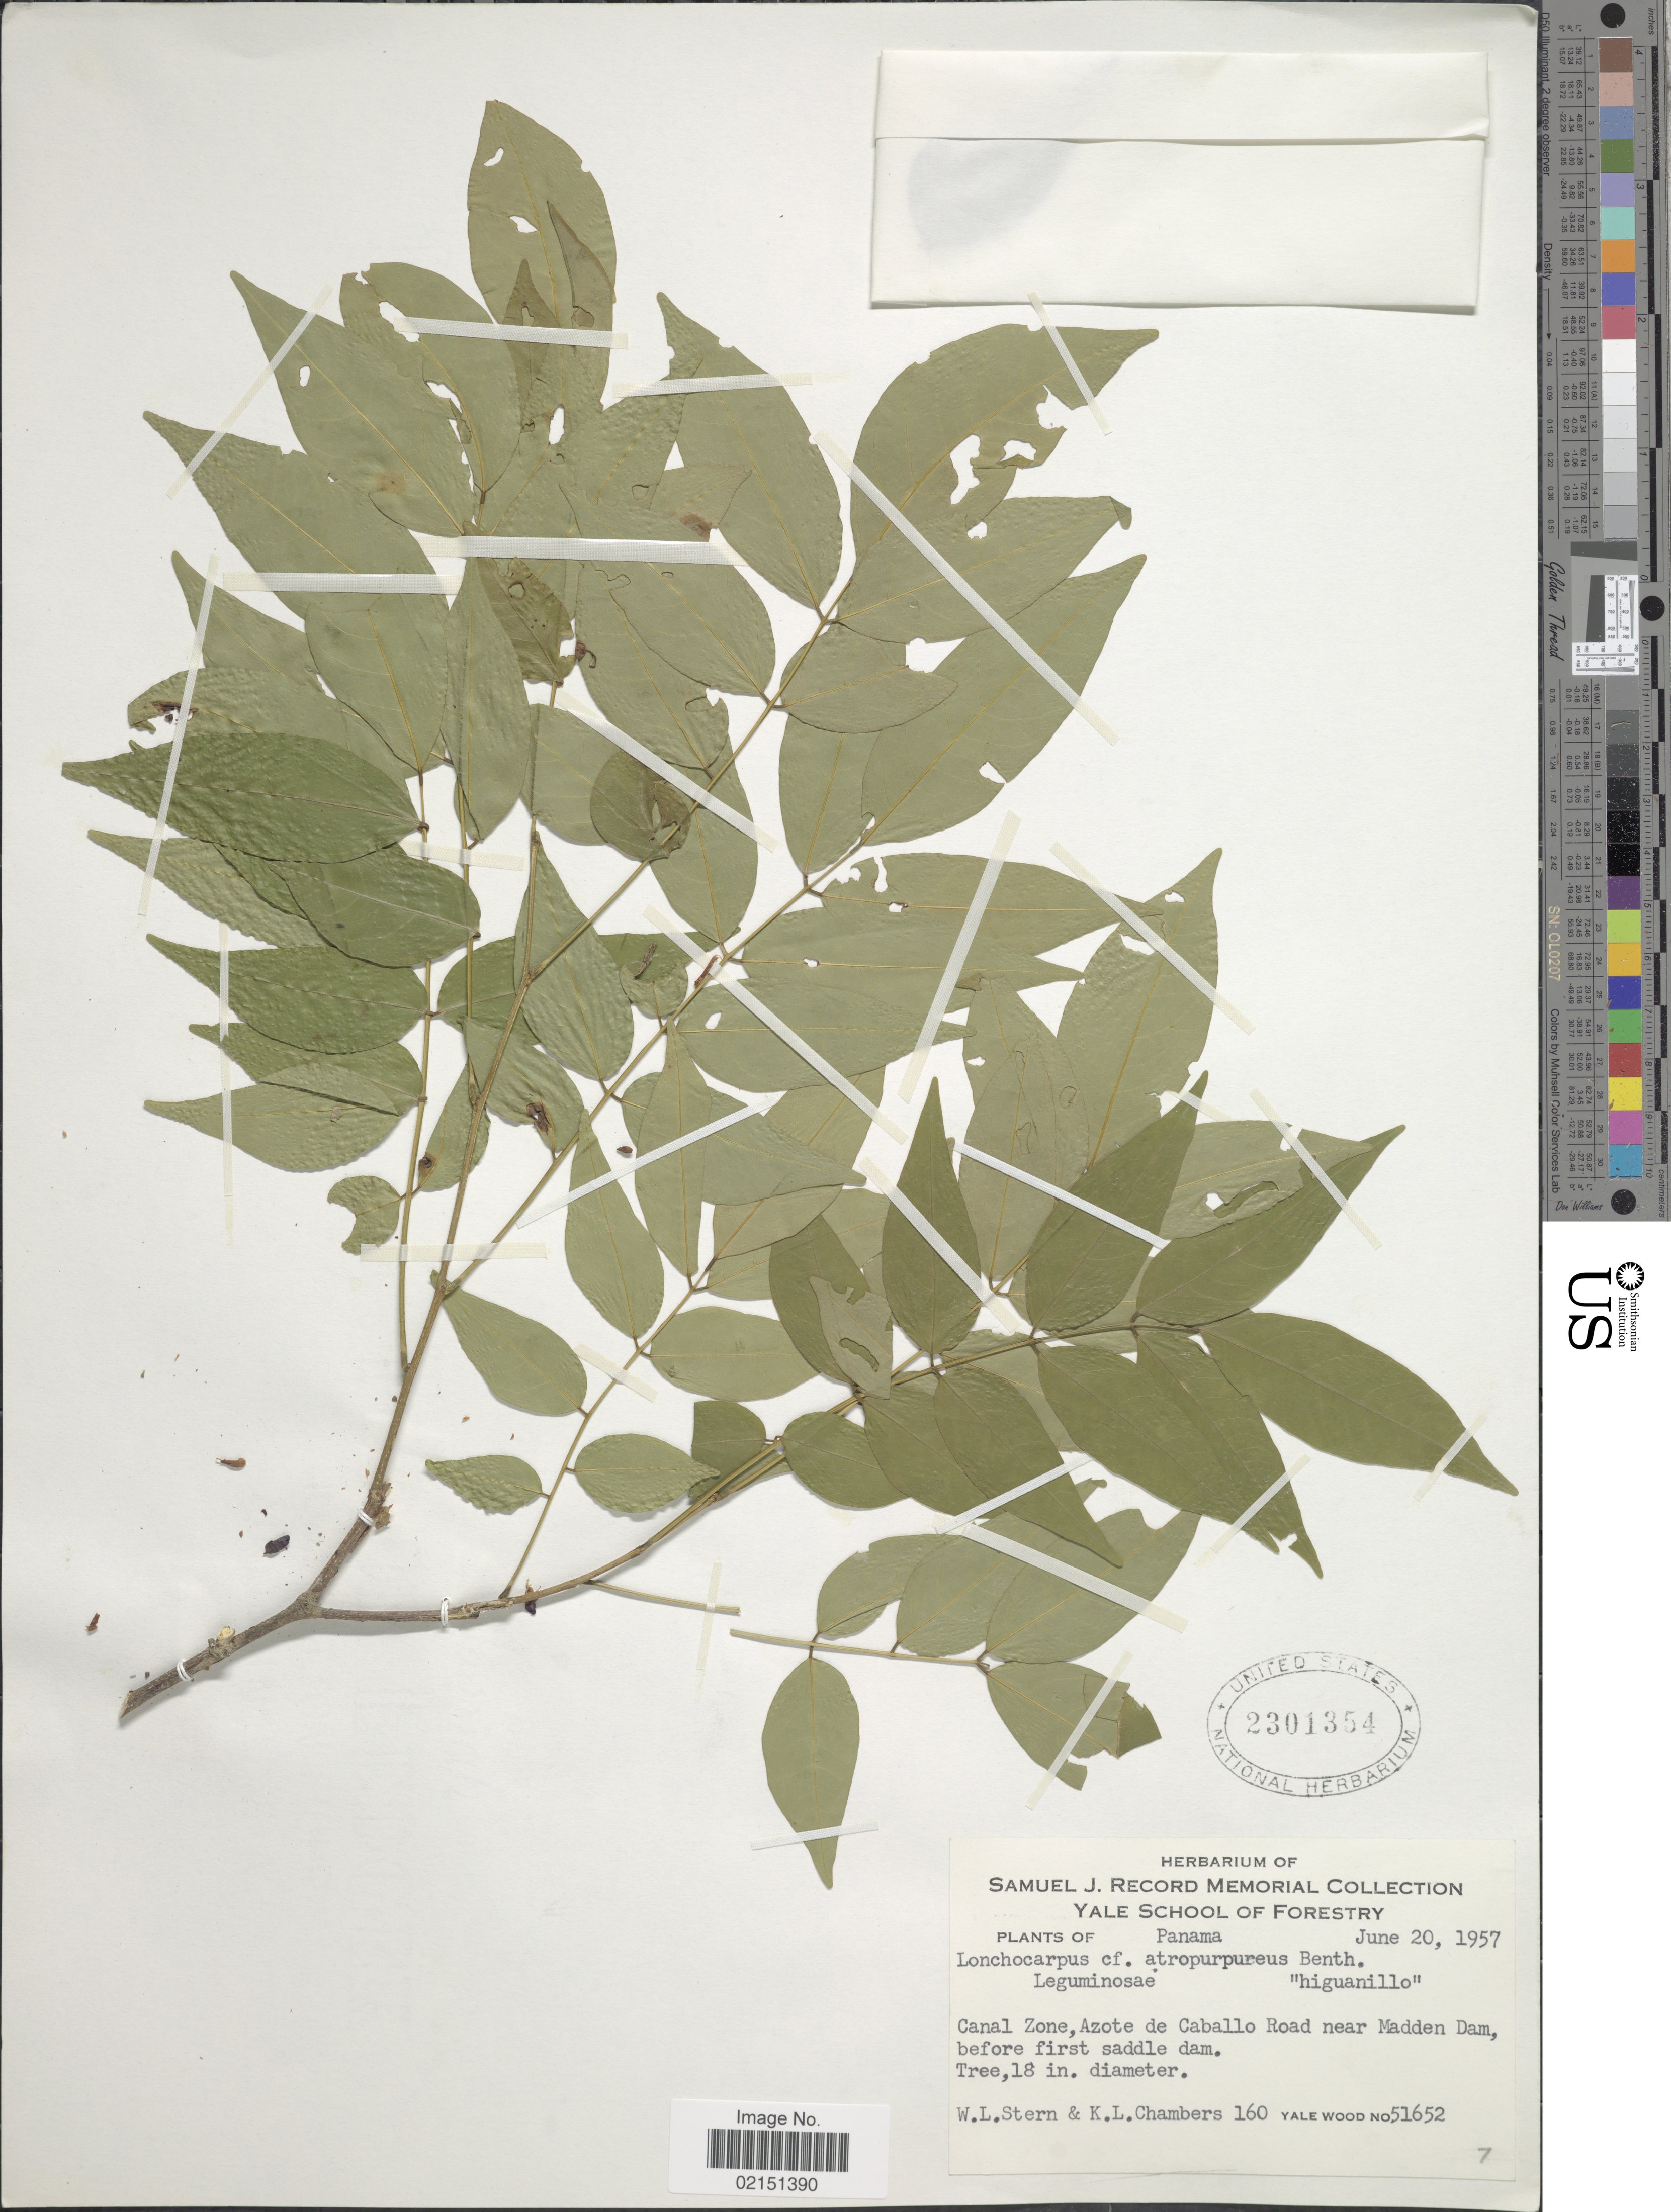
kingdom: Plantae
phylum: Tracheophyta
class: Magnoliopsida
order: Fabales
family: Fabaceae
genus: Lonchocarpus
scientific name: Lonchocarpus atropurpureus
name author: Benth.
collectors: W. L. Stern & K. Chambers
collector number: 160/51652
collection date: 1957-06-20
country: Panama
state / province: Colón / Panamá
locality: Canal Zone, Azote de Caballo Road near Madden Dam, before first saddle dam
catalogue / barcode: US 2301354